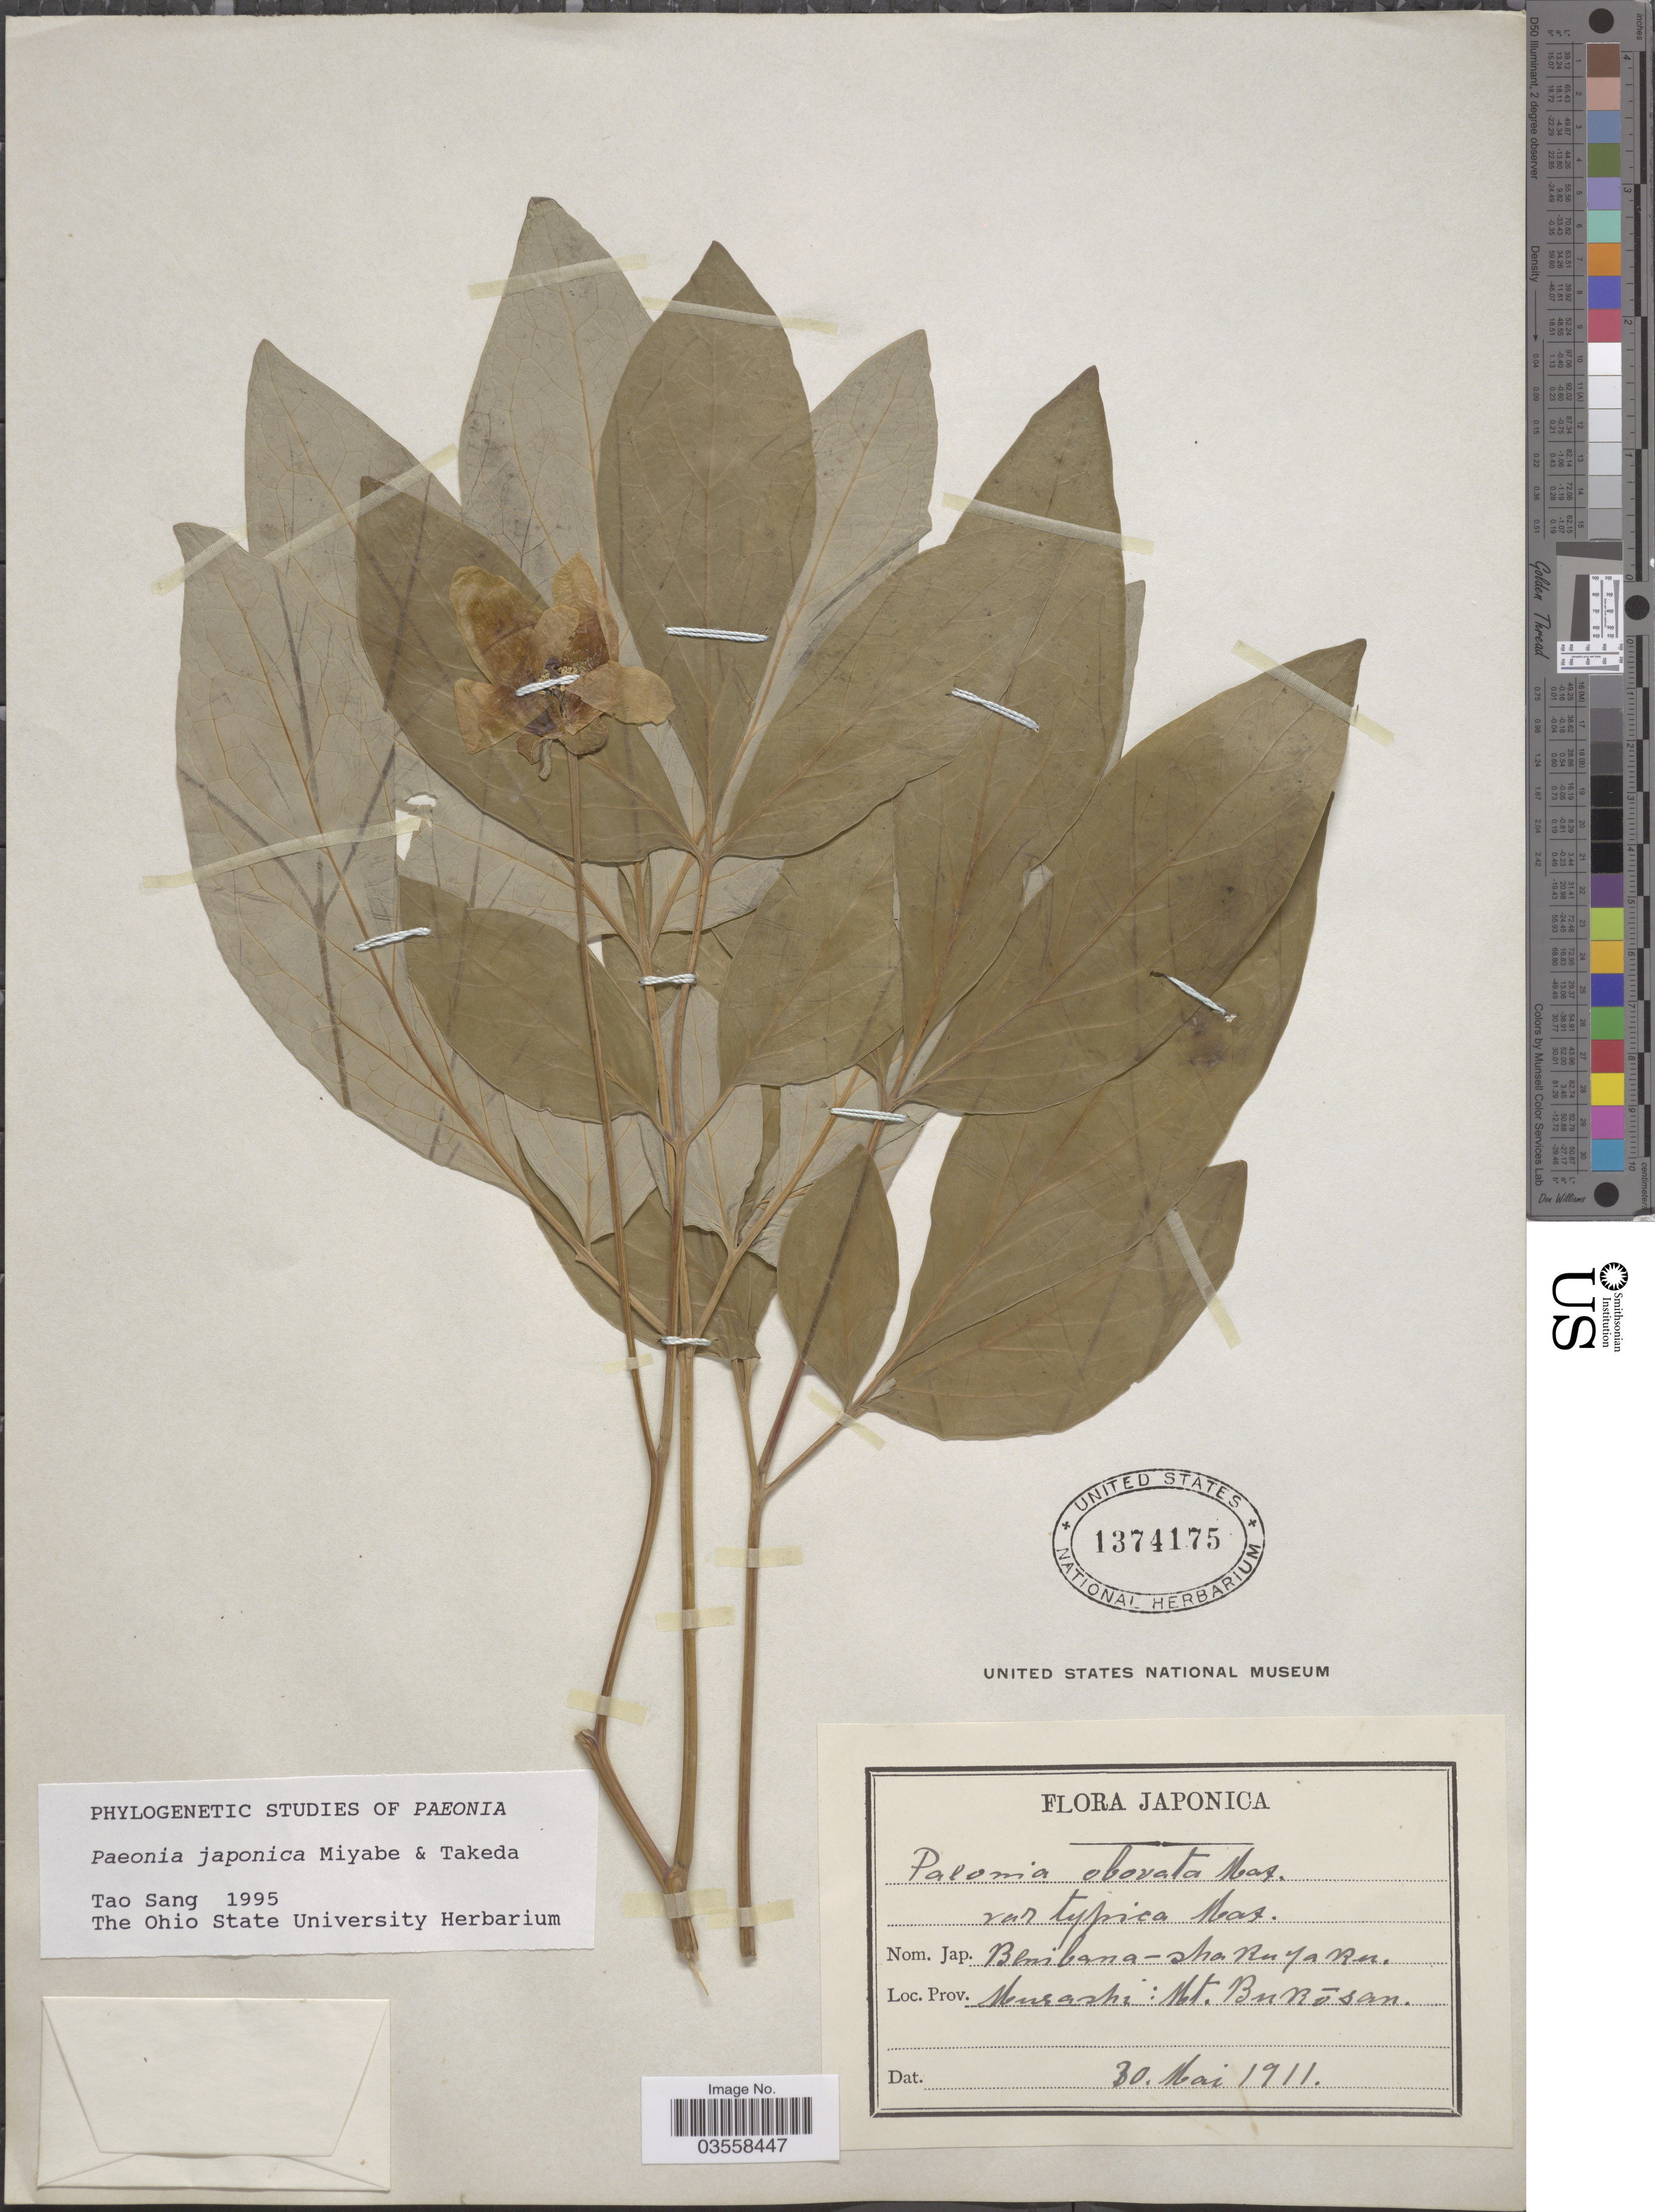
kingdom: Plantae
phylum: Tracheophyta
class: Magnoliopsida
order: Saxifragales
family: Paeoniaceae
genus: Paeonia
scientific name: Paeonia obovata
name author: Maxim.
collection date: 1911-05-10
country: Japan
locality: Musashi: Mt. Bukōsan.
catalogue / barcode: US 1374175